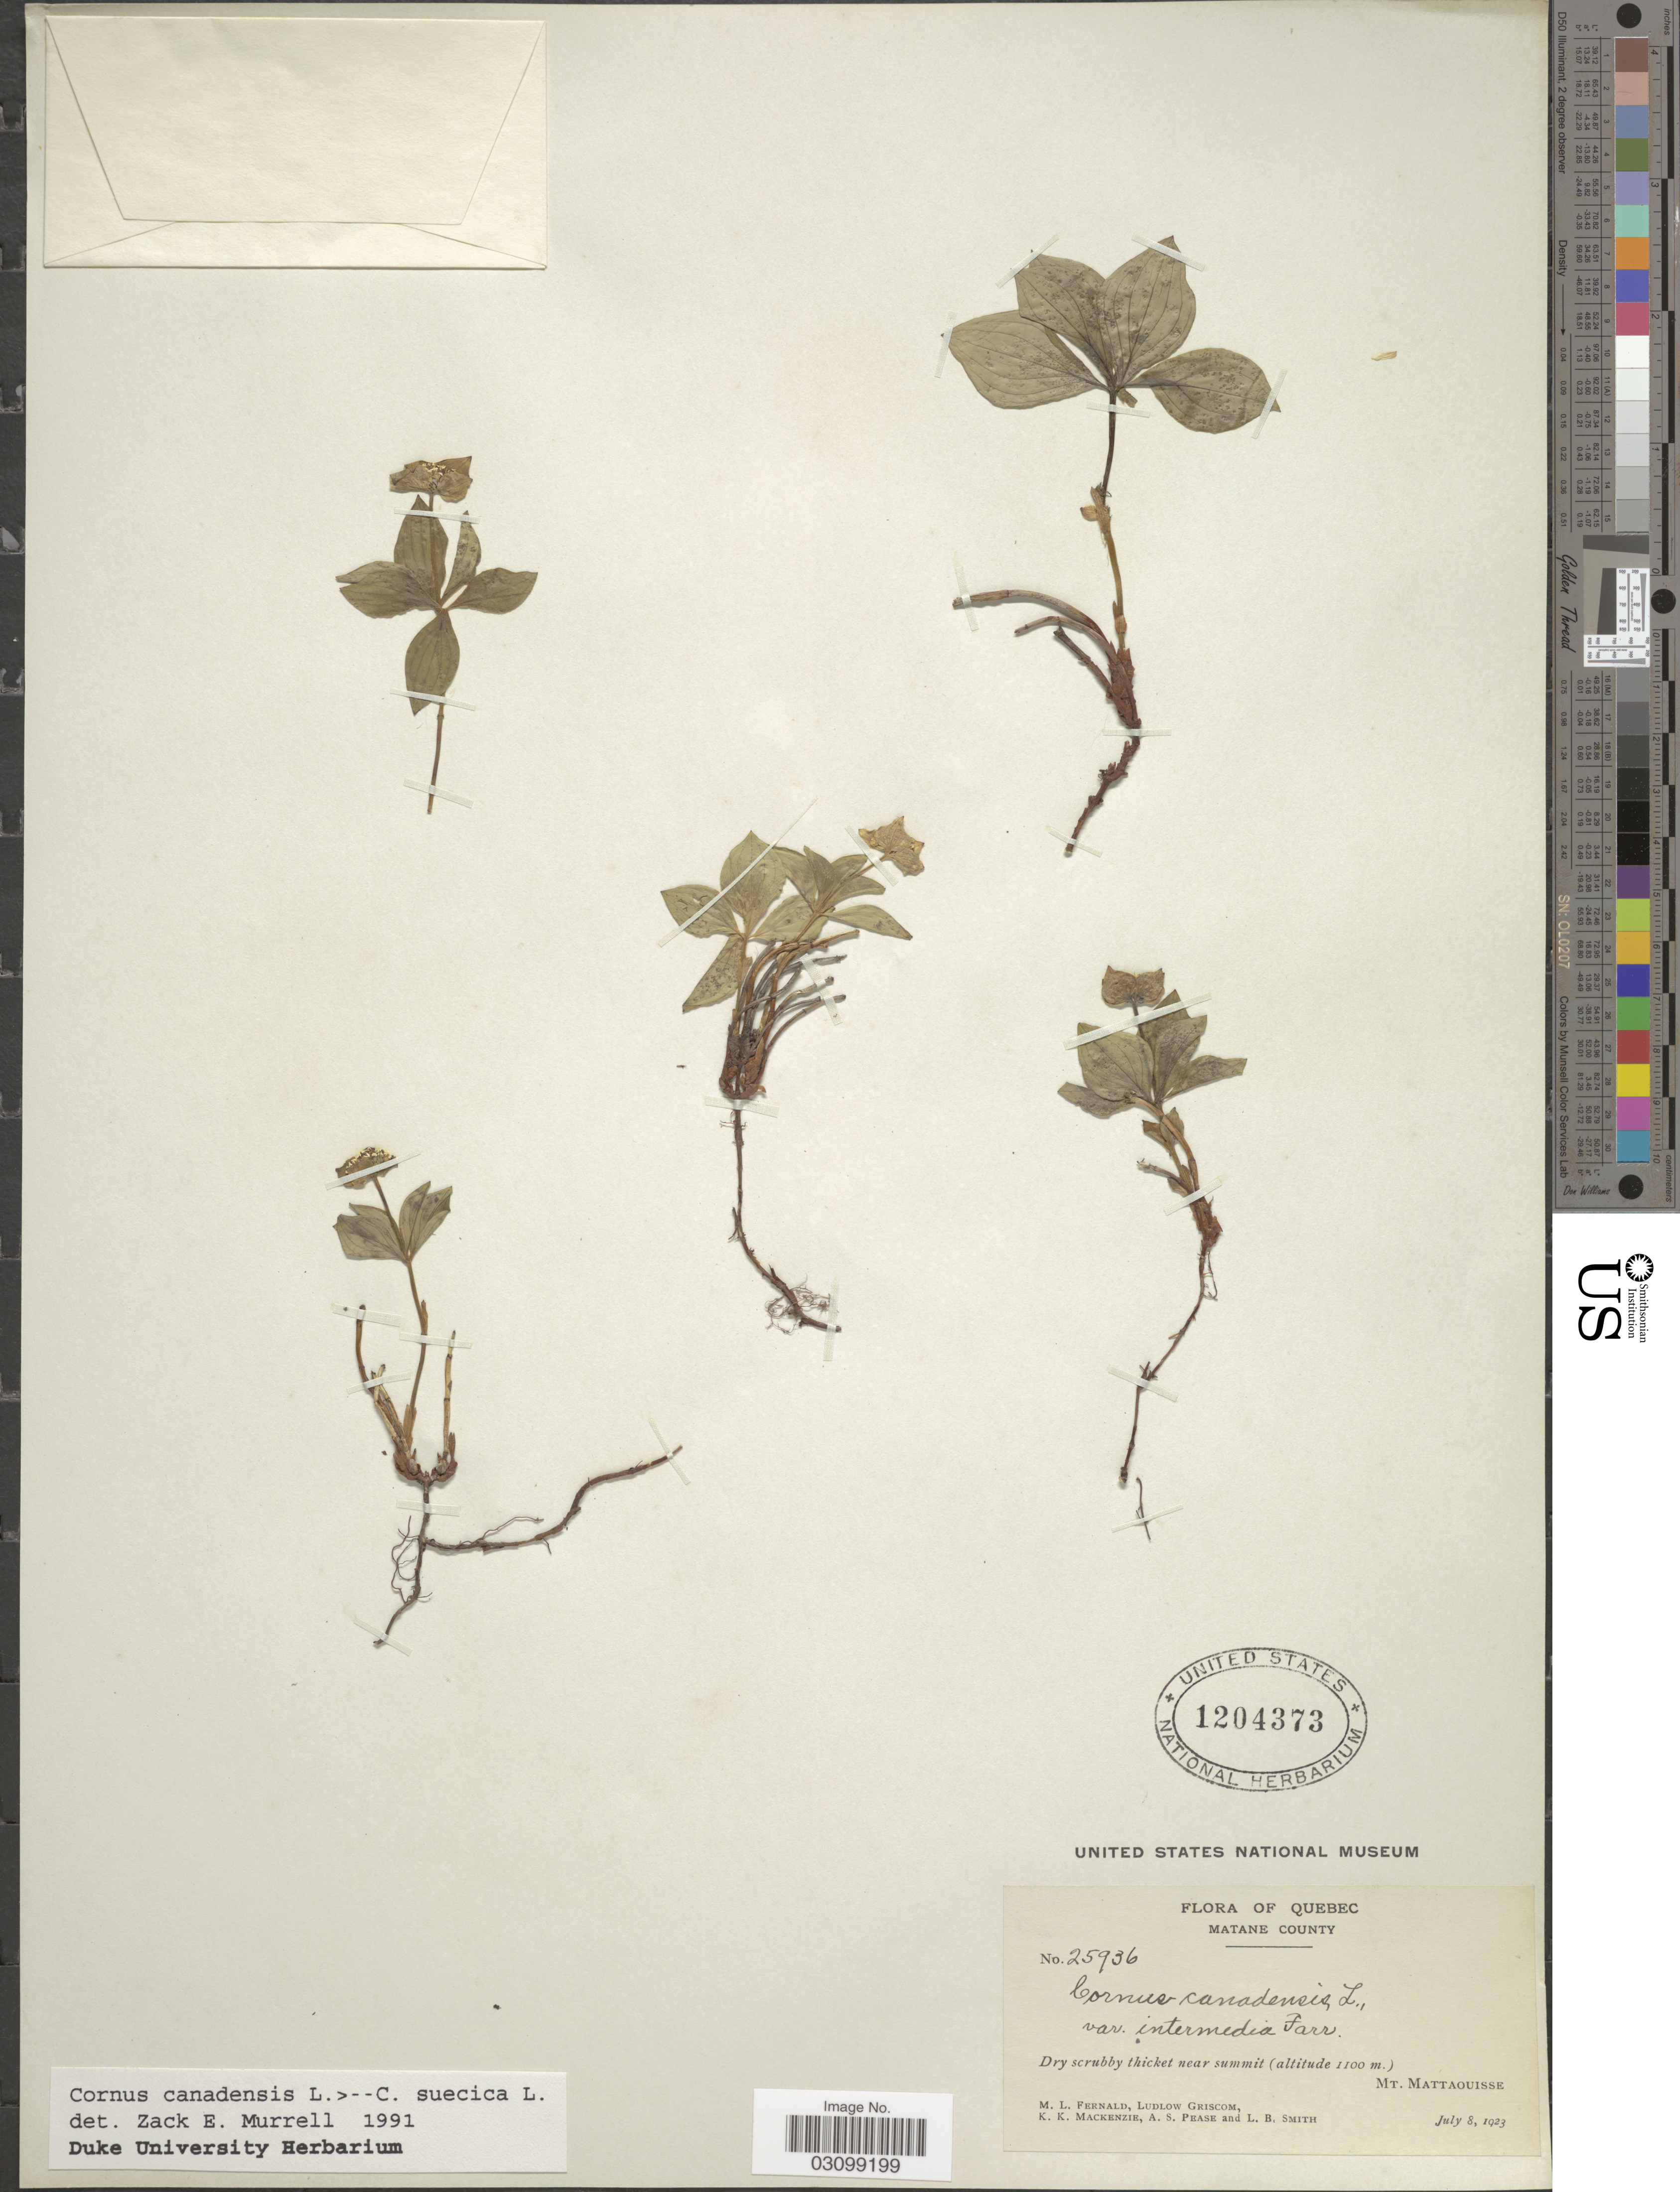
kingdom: Plantae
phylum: Tracheophyta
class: Magnoliopsida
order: Cornales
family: Cornaceae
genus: Cornus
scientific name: Cornus sp.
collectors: M. L. Fernald, L. Griscom, K. K. Mackenzie, A. S. Pease & L. Smith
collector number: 25936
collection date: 1923-07-08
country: Canada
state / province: Quebec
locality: Matane County. Dry scrubby thicket near summit. Mt. Mattaouisse.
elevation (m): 1100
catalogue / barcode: US 1204373